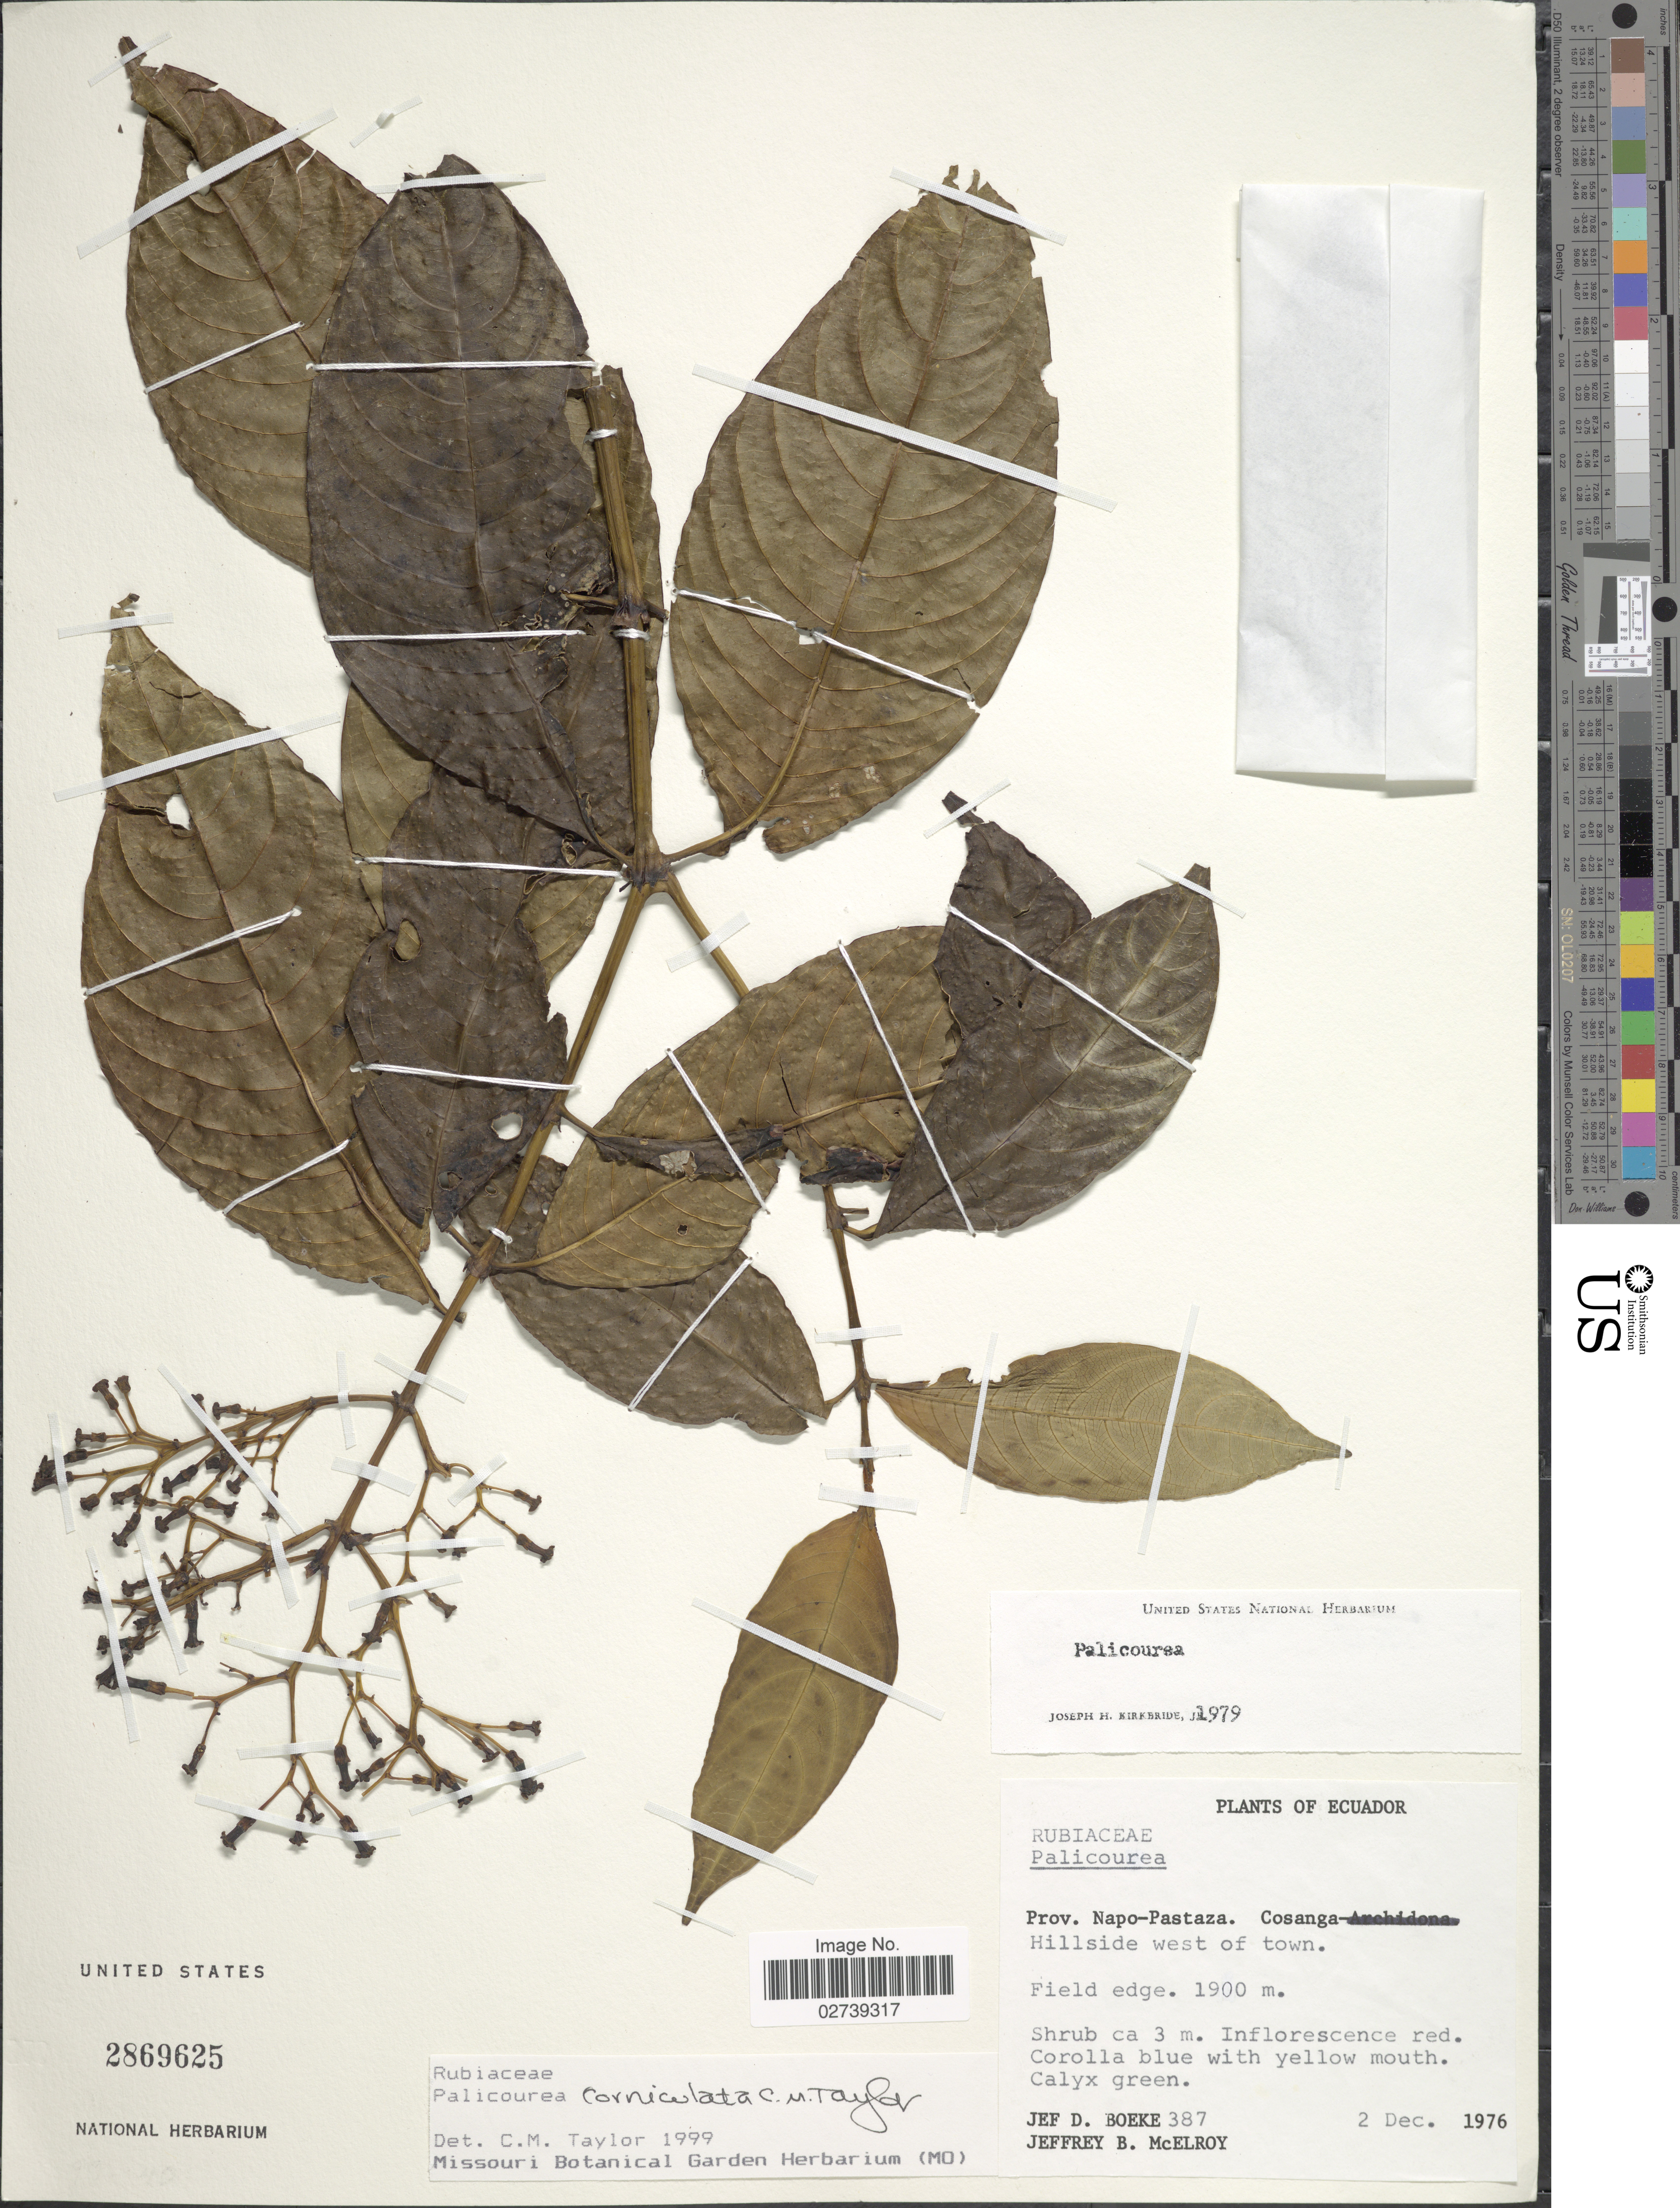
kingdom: Plantae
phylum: Tracheophyta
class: Magnoliopsida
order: Gentianales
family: Rubiaceae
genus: Palicourea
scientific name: Palicourea corniculata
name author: C.M. Taylor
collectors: J. Boeke & J. B. McElroy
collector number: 387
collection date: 1976-12-02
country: Ecuador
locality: Prov. Napo-Pastaza, Cosanga, Hillside west of town, field edge.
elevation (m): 1900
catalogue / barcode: US 2869625